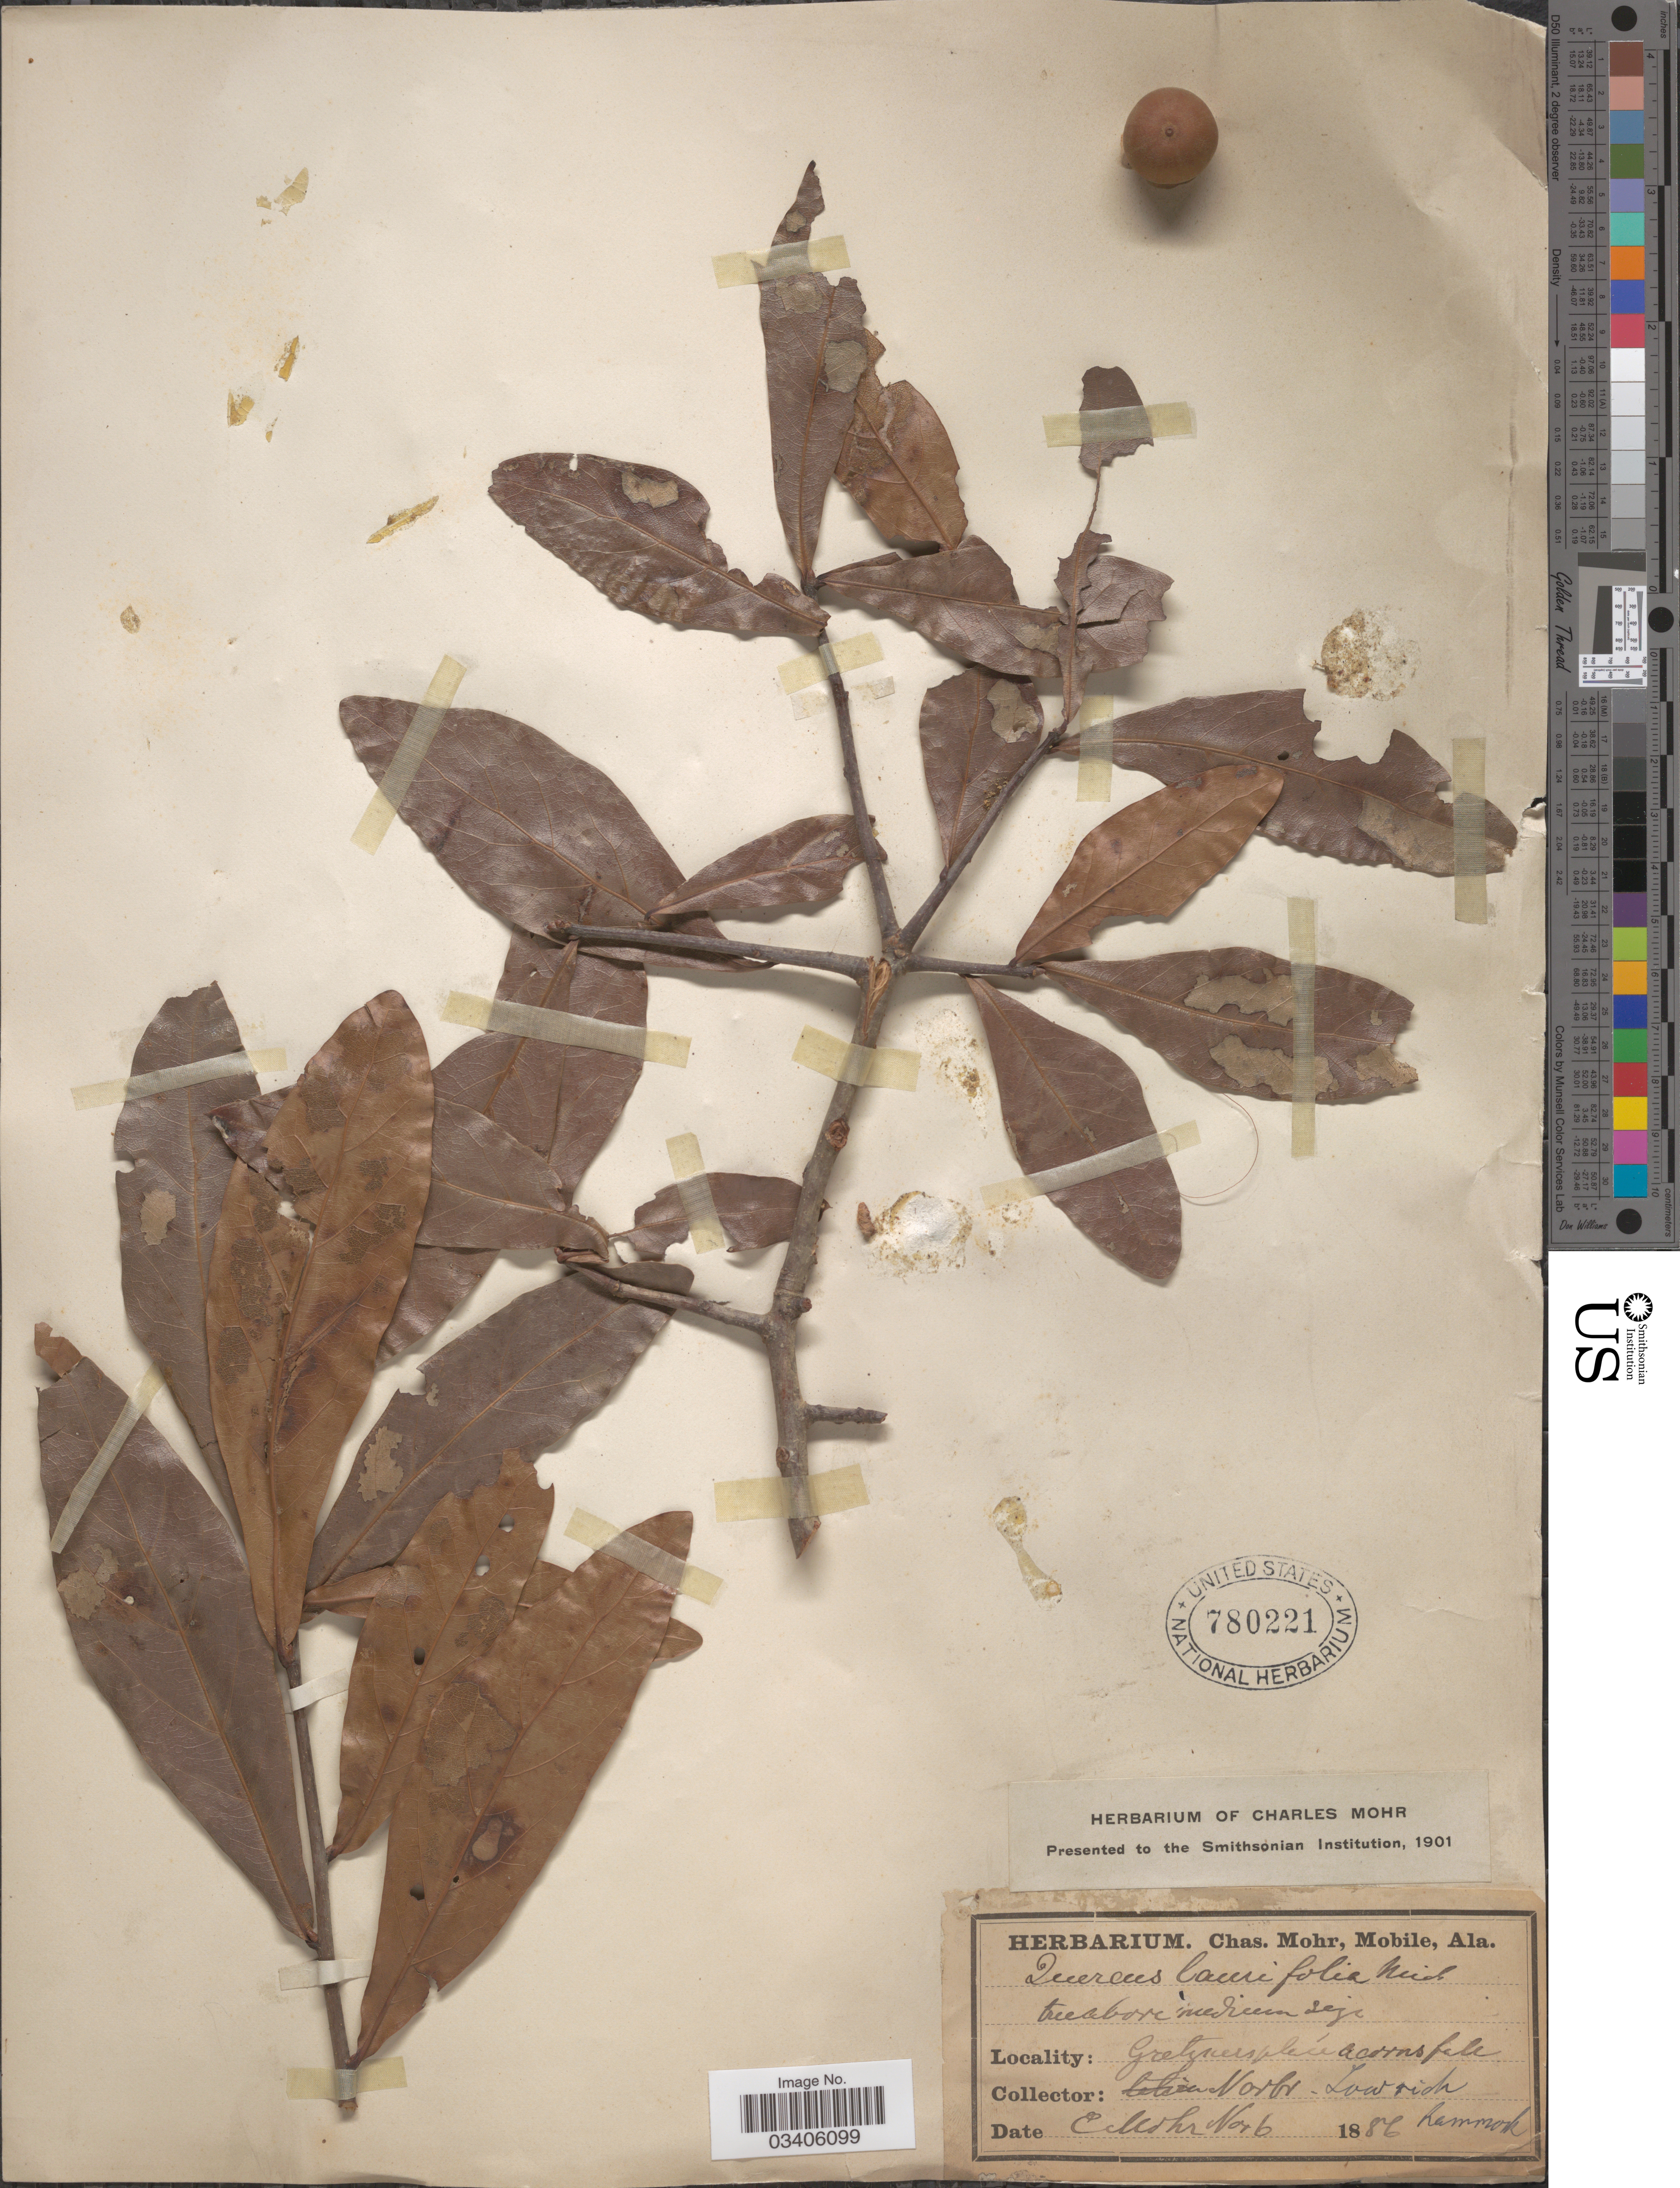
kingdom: Plantae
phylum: Tracheophyta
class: Magnoliopsida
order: Fagales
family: Fagaceae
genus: Quercus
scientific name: Quercus laurifolia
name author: Michx.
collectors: Mohr, C. T. (herbarium)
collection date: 1886-11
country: United States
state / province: Alabama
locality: Gretzner place.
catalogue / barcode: US 780221